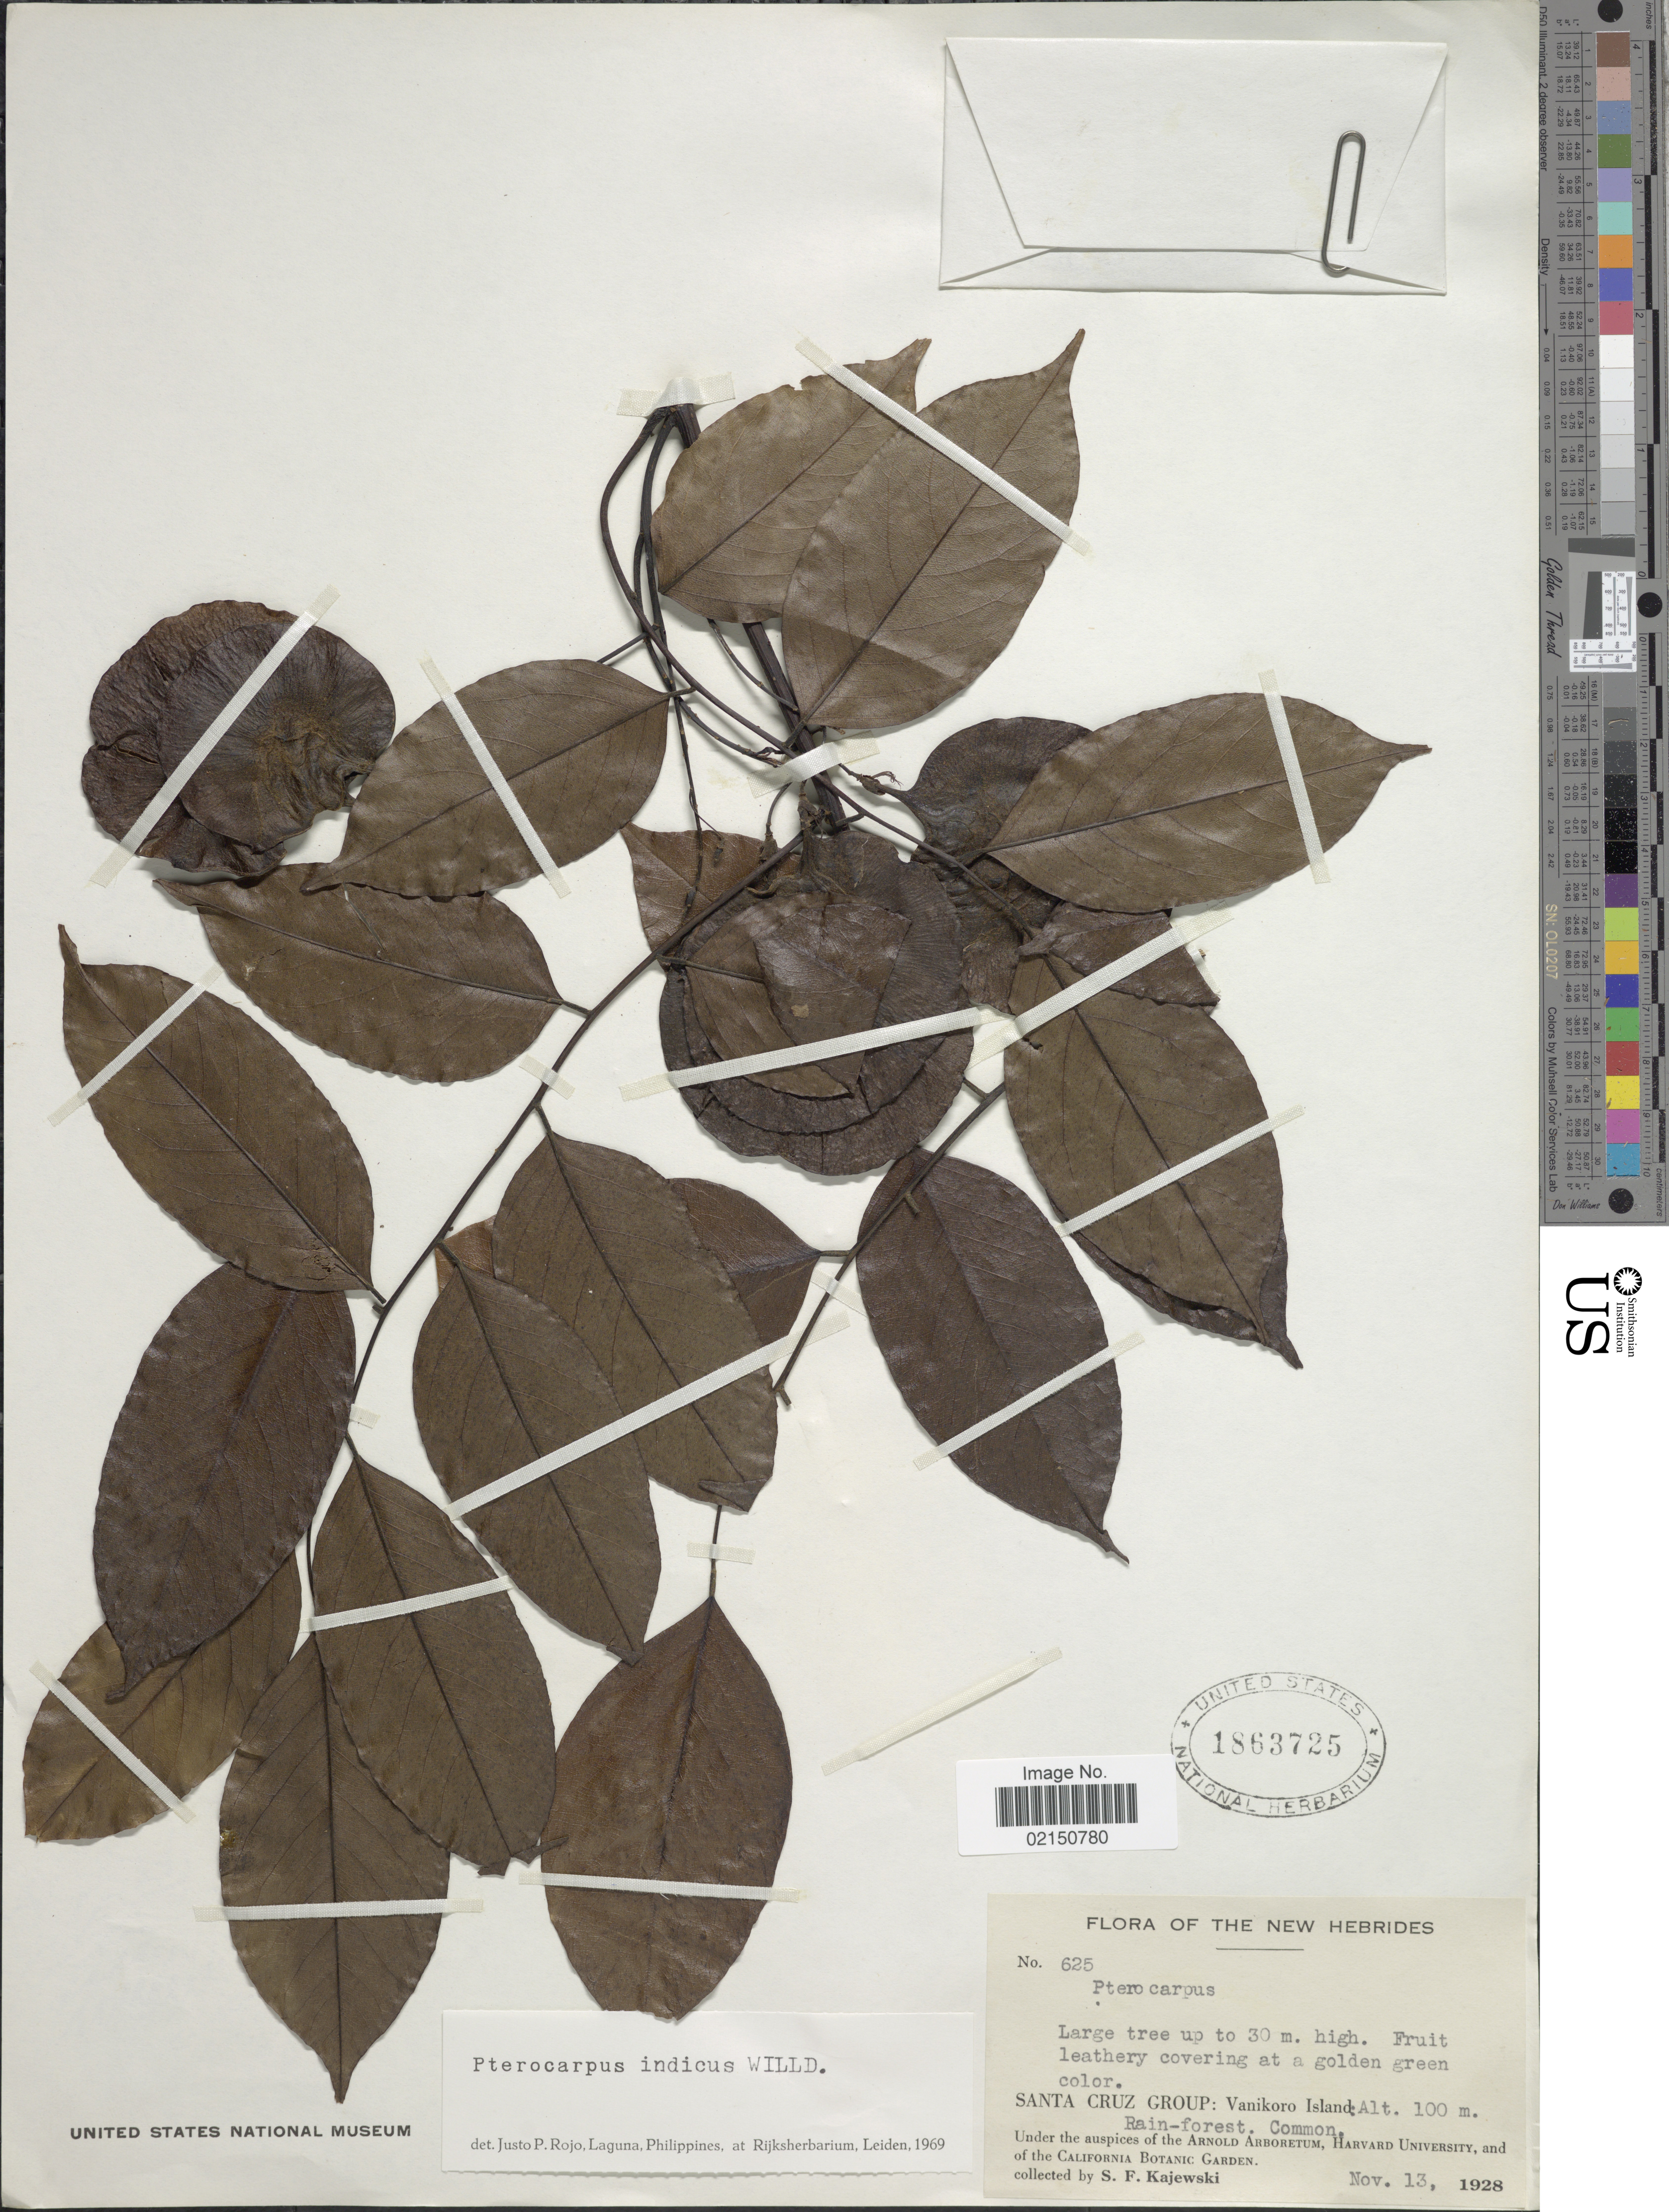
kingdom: Plantae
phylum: Tracheophyta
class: Magnoliopsida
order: Fabales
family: Fabaceae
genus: Pterocarpus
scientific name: Pterocarpus indicus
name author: Willd.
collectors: S. Kajewski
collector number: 625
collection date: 1928-11-13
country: Solomon Islands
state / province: Santa Cruz Is.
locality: New Hebrides. Santa Cruz Group: Vanikoro Island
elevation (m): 100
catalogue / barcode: US 1863725